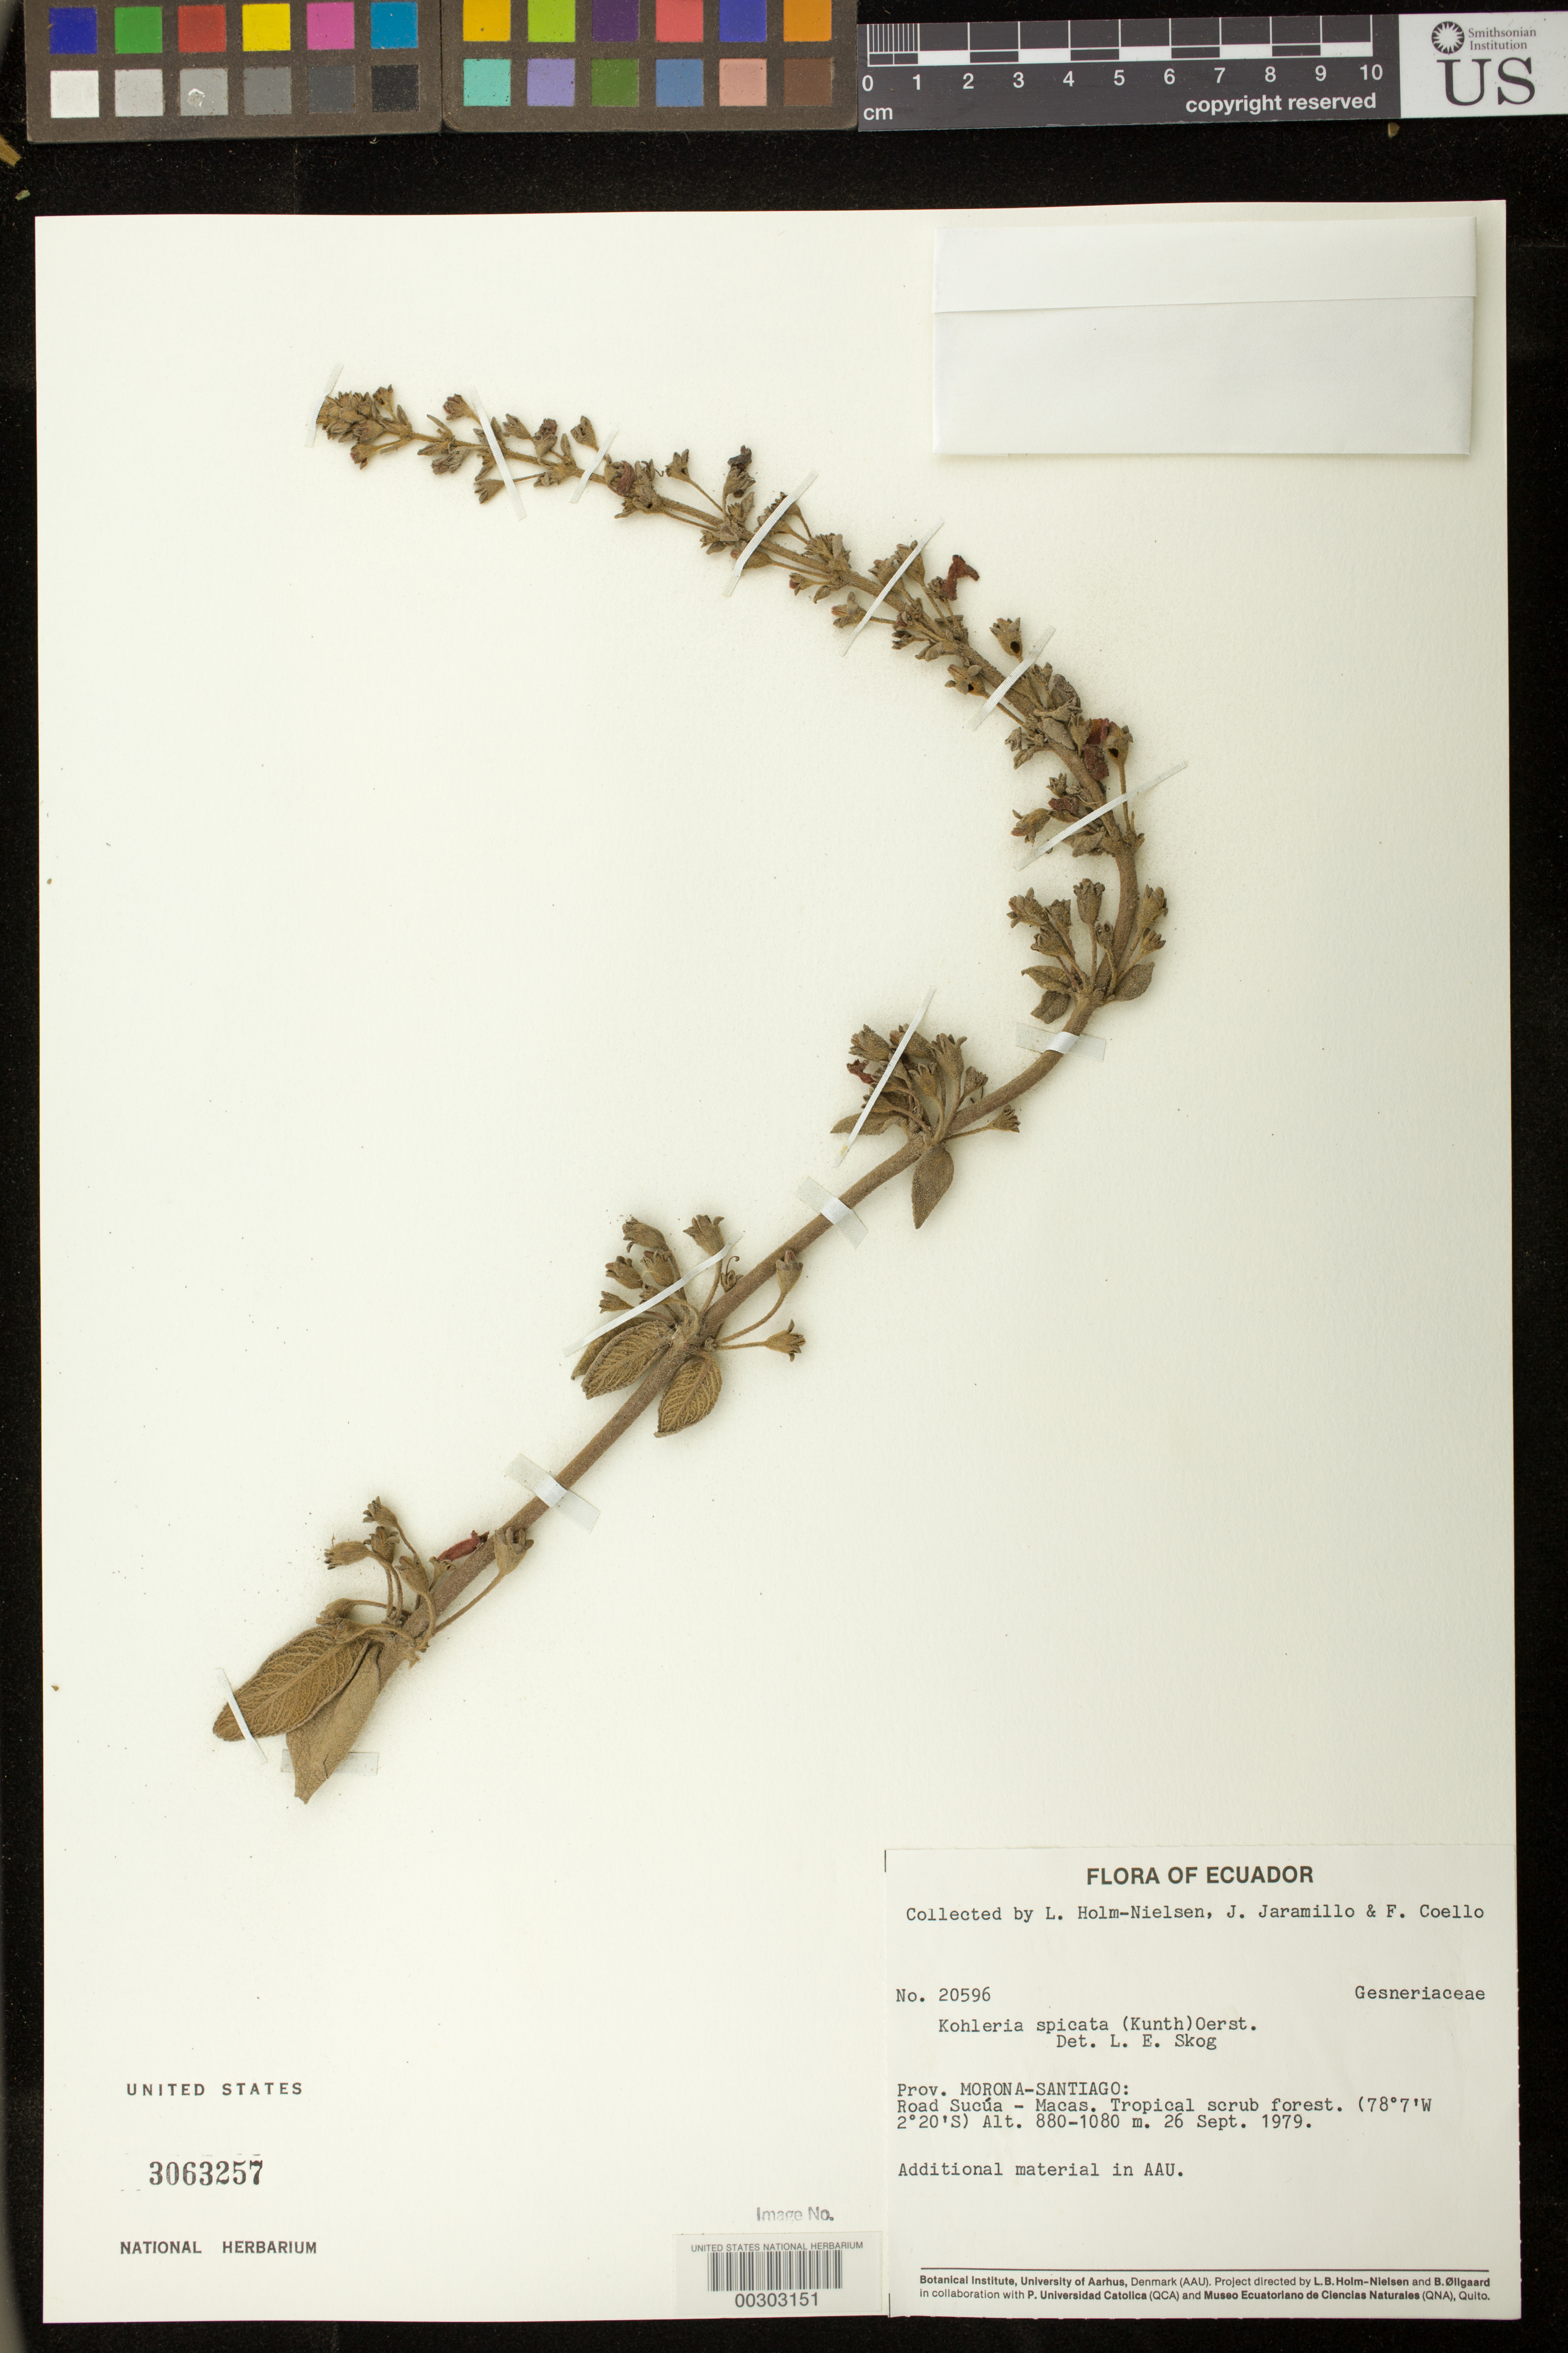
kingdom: Plantae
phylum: Tracheophyta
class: Magnoliopsida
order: Lamiales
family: Gesneriaceae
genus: Kohleria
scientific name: Kohleria spicata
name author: (Kunth) Oerst.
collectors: L. B. Holm-Nielsen, J. L. Jaramillo & F. Coello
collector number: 20596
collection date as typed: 26 Sep 1979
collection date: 1979-09-26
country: Ecuador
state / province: Morona-Santiago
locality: Road Sucua - Macas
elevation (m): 880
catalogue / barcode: US 3063257